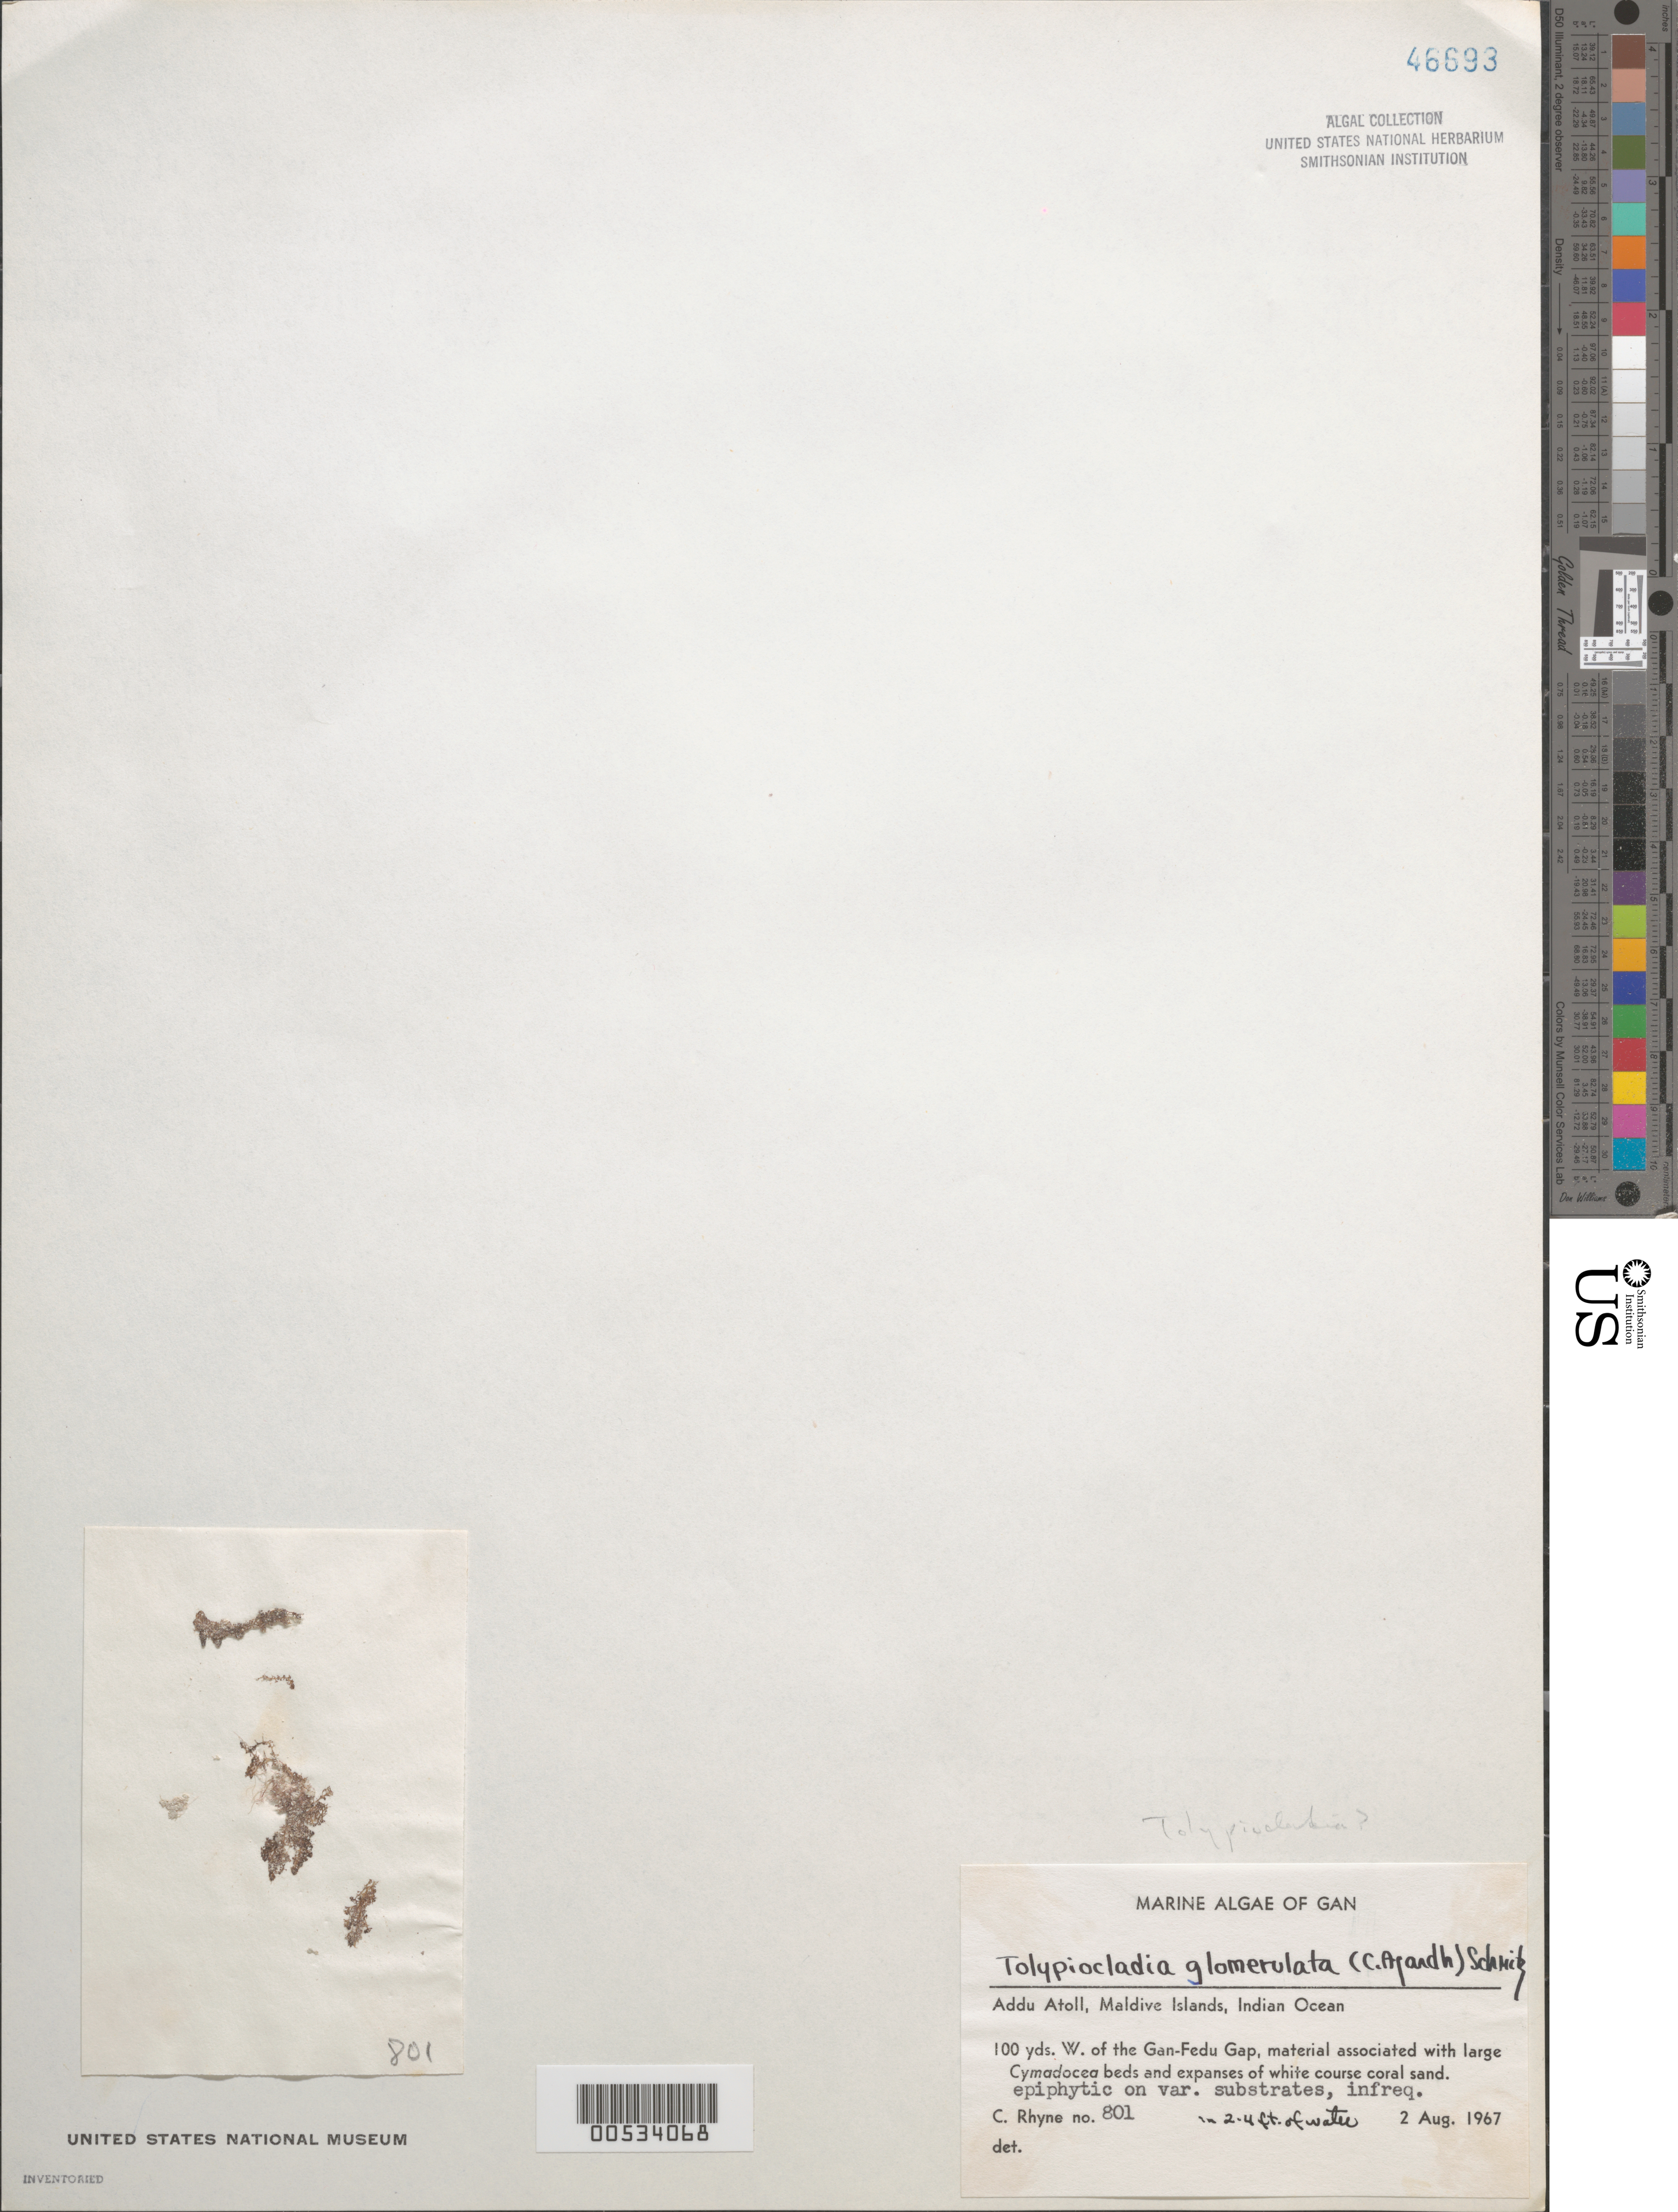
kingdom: Plantae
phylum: Rhodophyta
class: Florideophyceae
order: Ceramiales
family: Rhodomelaceae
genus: Tolypiocladia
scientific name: Tolypiocladia glomerulata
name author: (C. Agardh) F. Schmitz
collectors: C. Rhyne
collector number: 801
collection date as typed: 02 Aug 1967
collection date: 1967-08-02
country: Maldive Islands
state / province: Seenu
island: Gan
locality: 100 yards west of Gan-Fedu Gap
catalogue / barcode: US 46693